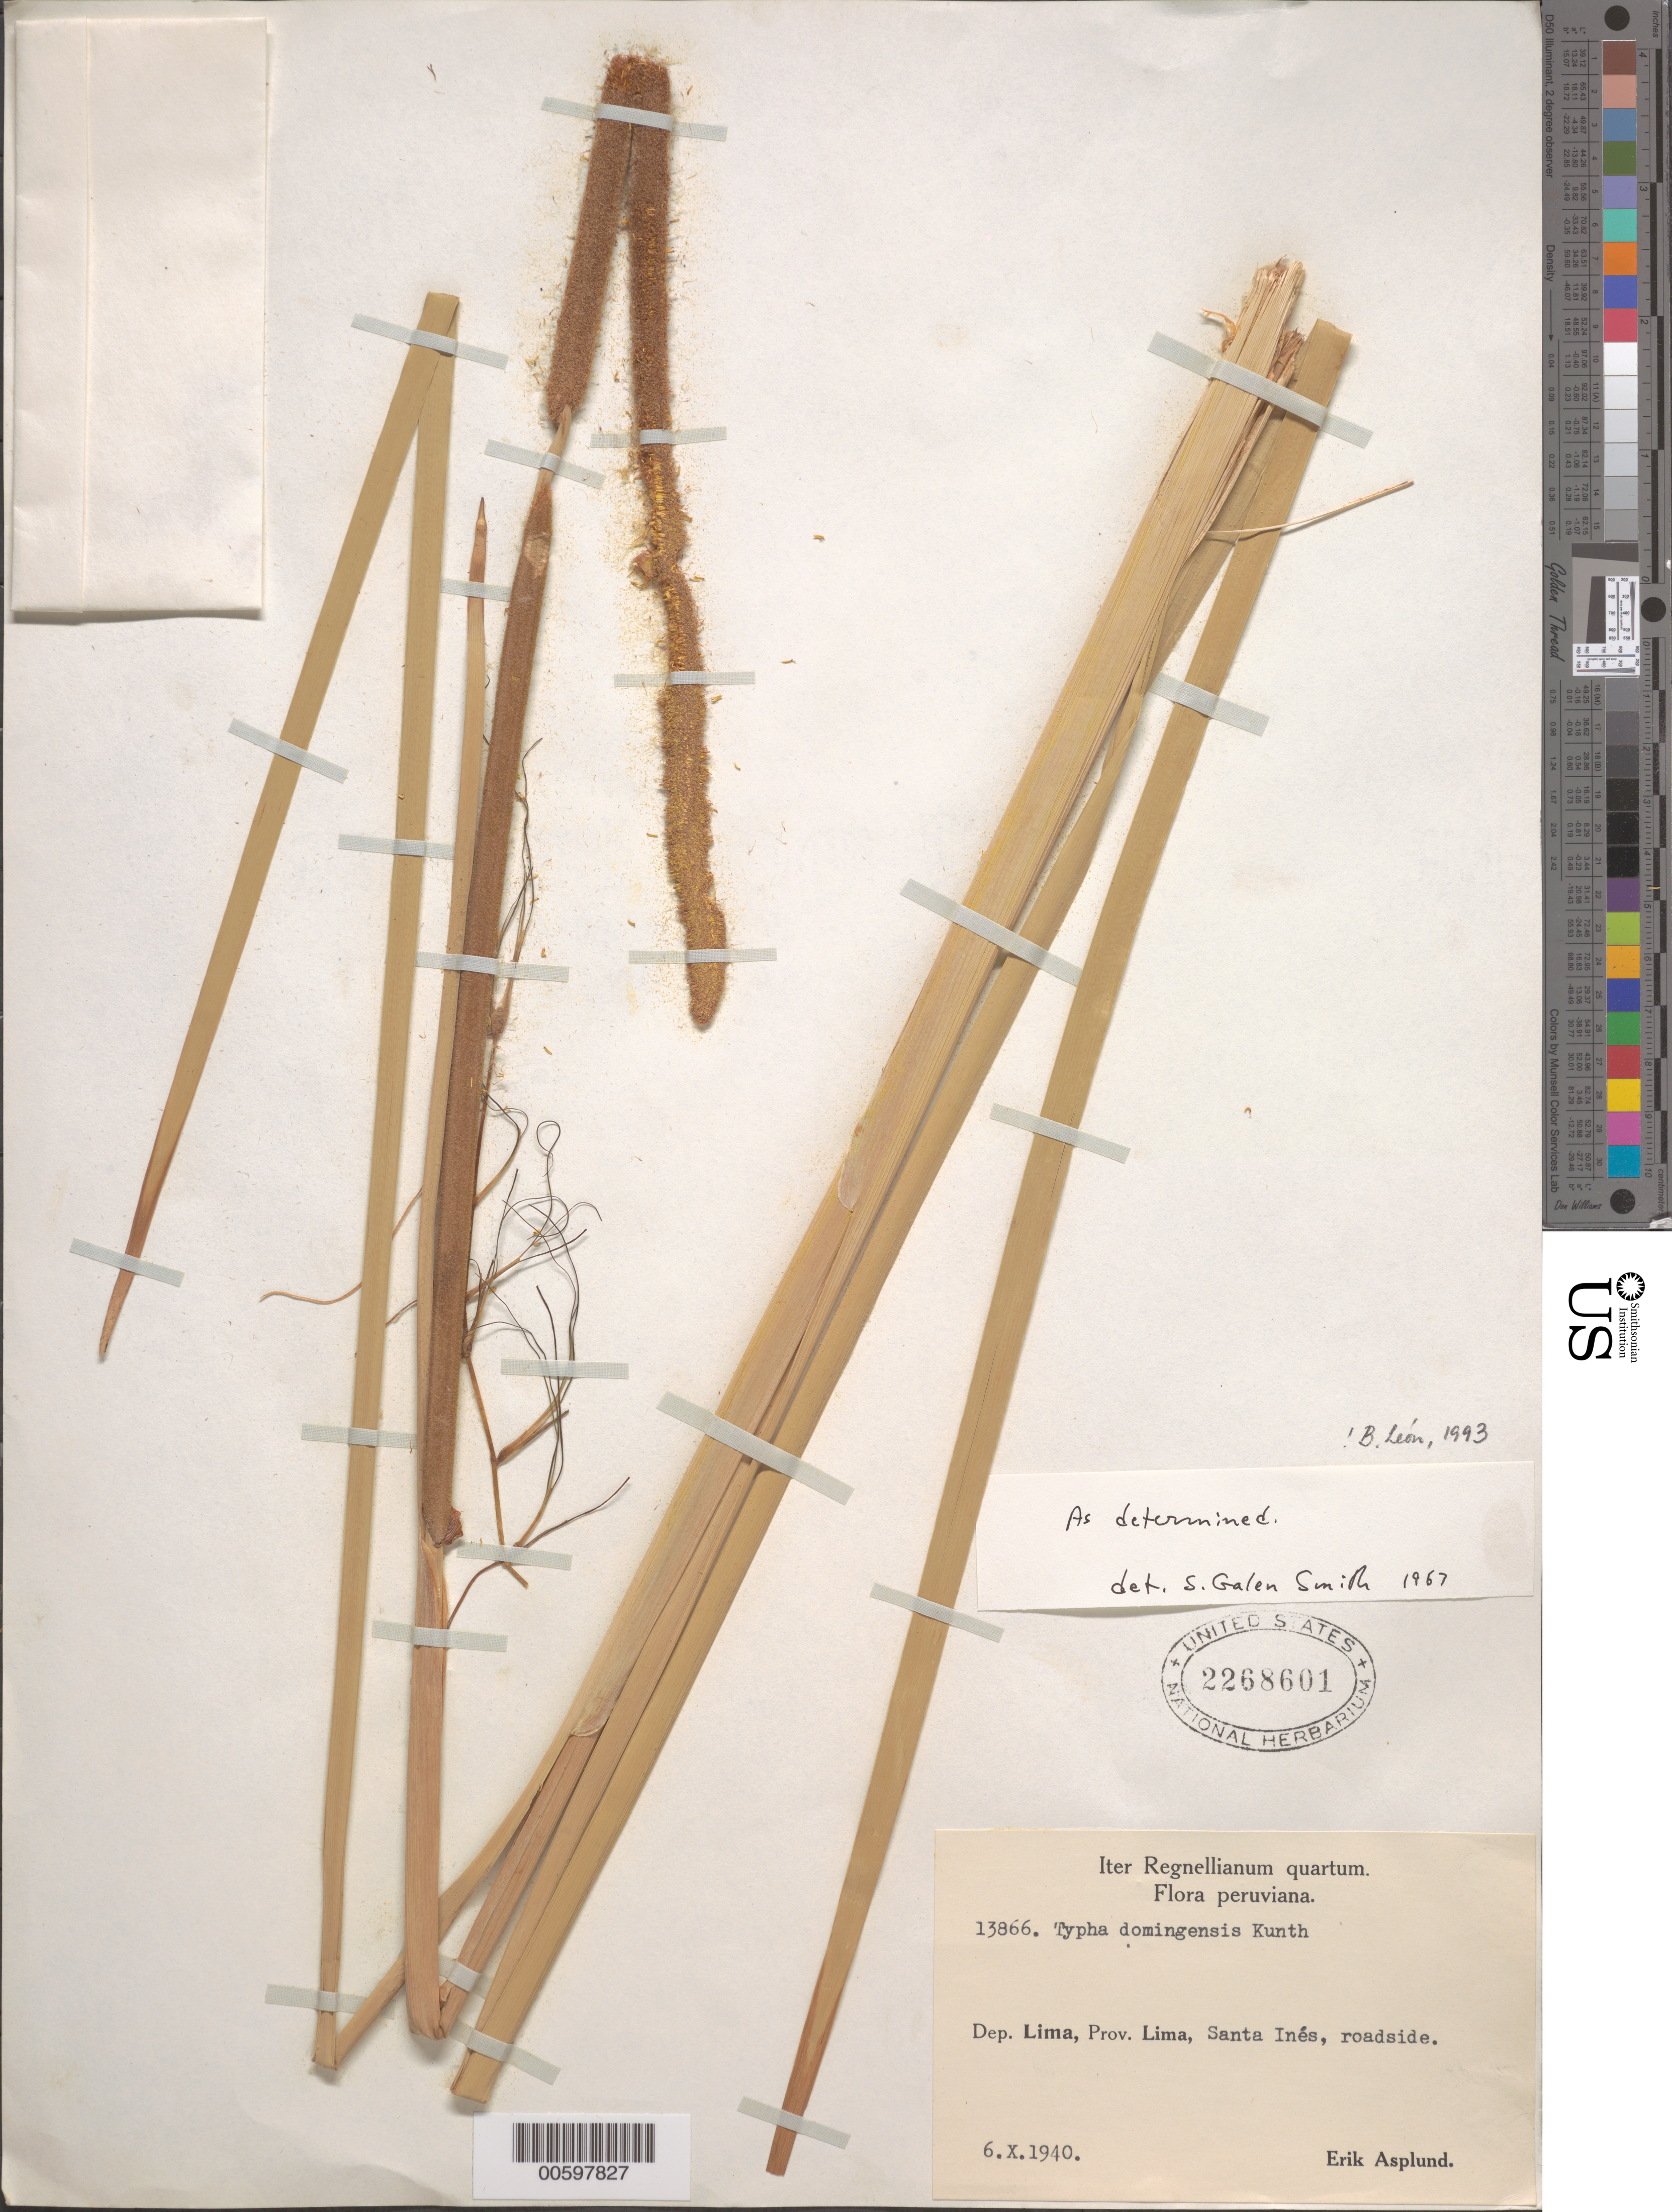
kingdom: Plantae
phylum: Tracheophyta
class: Liliopsida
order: Poales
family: Typhaceae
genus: Typha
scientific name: Typha domingensis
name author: Pers.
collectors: E. Asplund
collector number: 13866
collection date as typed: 06 Oct 1940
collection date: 1940-10-06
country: Peru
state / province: Lima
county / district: Lima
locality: Santa Ines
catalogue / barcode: US 2268601